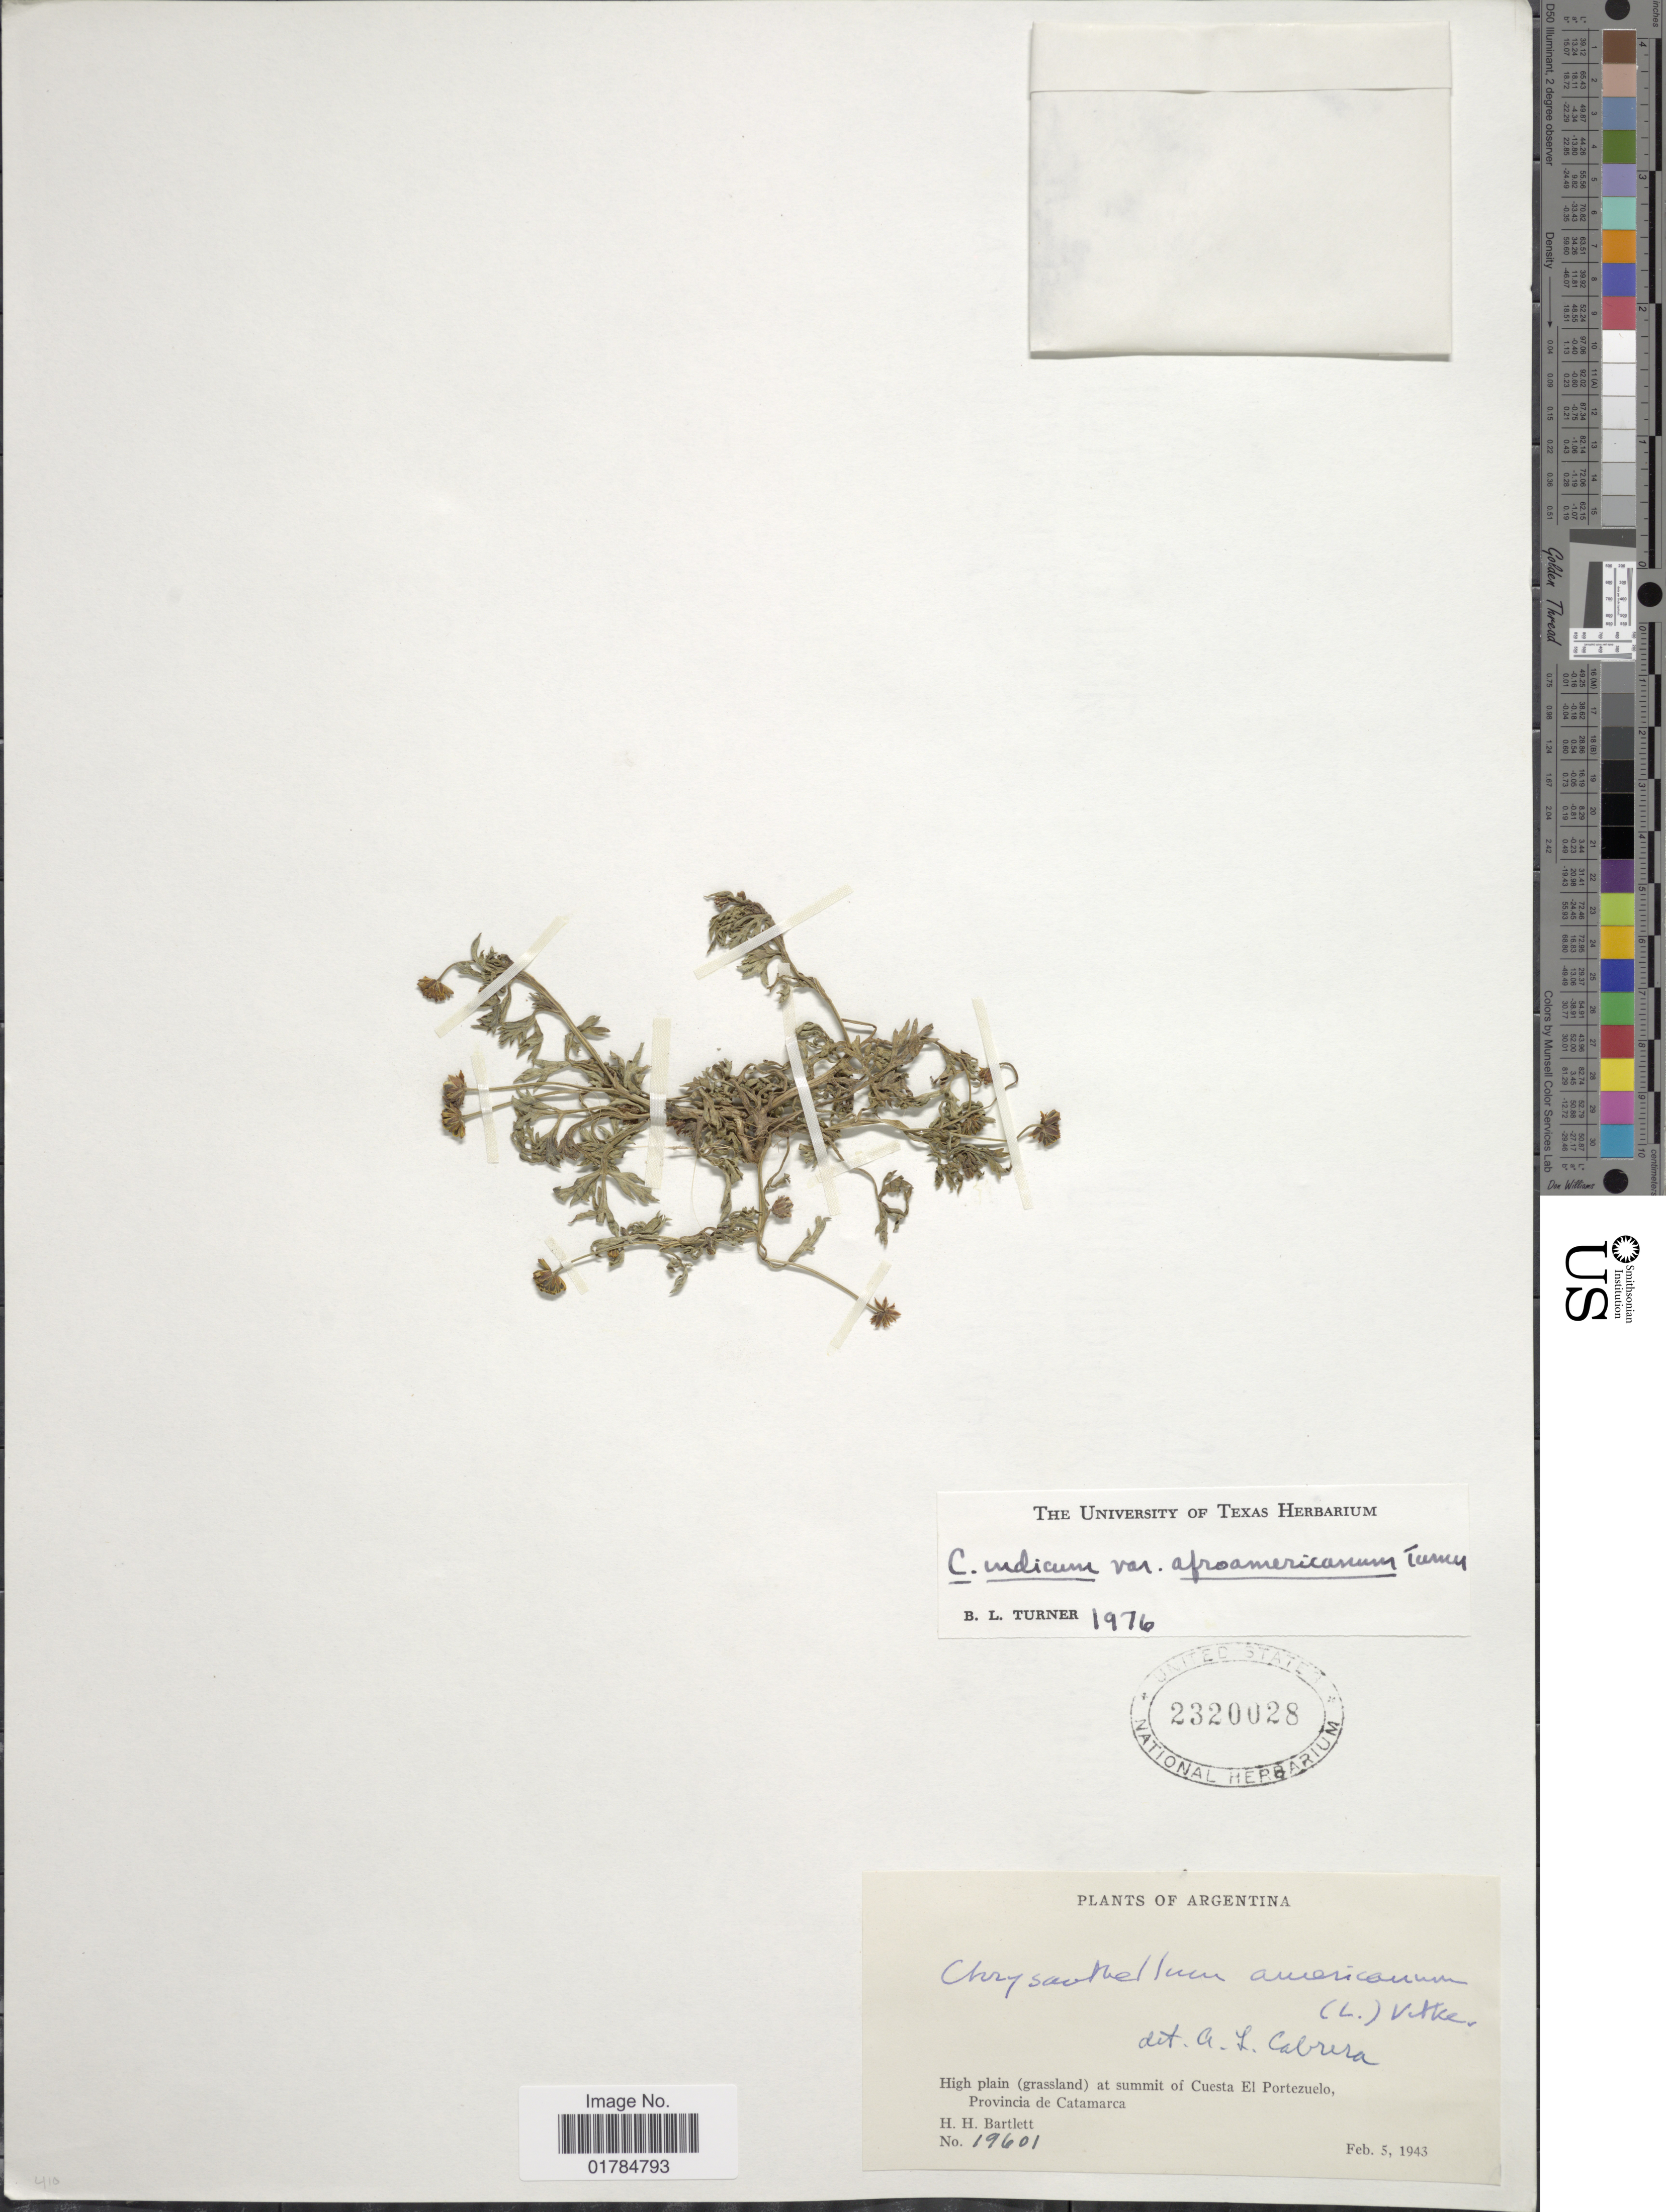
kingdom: Plantae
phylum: Tracheophyta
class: Magnoliopsida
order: Asterales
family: Asteraceae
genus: Chrysanthellum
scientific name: Chrysanthellum indicum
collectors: H. H. Bartlett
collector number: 19601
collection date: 1943-02-05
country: Argentina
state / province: Catamarca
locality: At summit of Cuesta El Portezuelo Provincia de Catamarca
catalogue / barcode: US 2320028